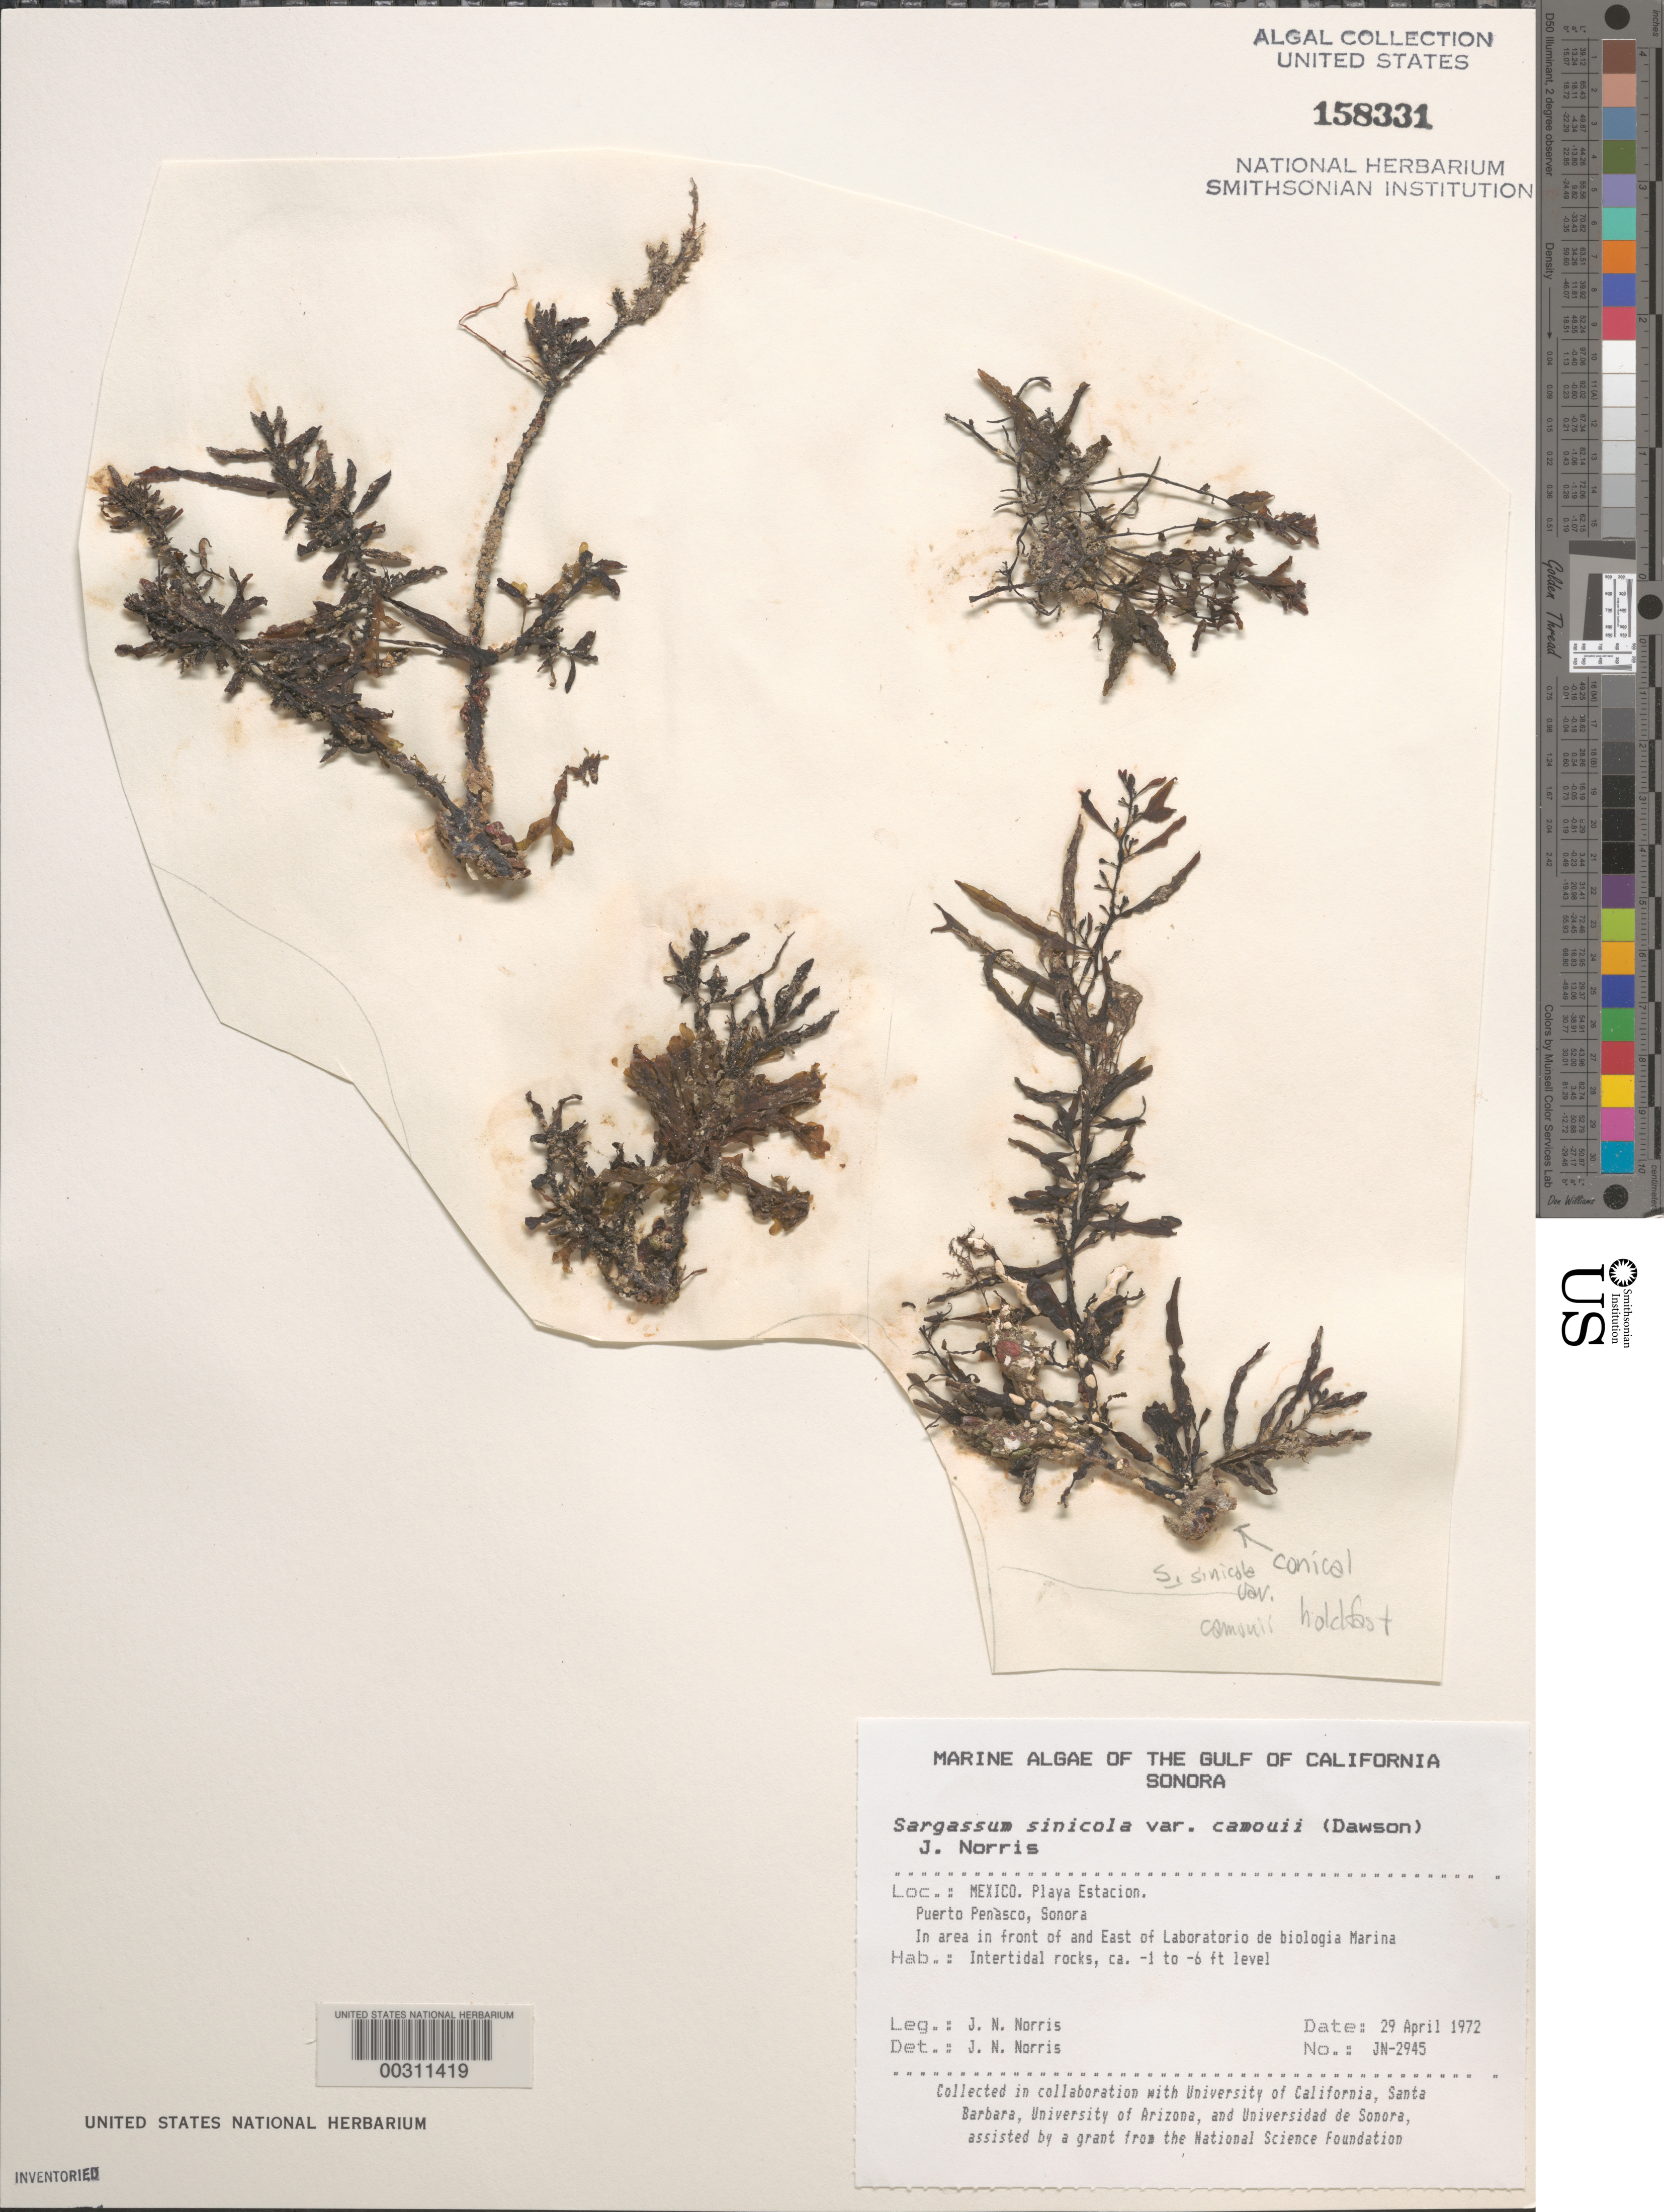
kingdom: Chromista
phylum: Ochrophyta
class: Phaeophyceae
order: Fucales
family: Sargassaceae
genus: Sargassum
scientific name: Sargassum sinicola var. camouii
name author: (E.Y. Dawson) J.N. Norris & Yensen in McCourt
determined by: Norris, James N.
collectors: J. N. Norris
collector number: JN-2945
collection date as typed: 29 Apr 1972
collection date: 1972-04-29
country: Mexico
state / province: Sonora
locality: Playa Estacion, Puerto Penasco, marine station area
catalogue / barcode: US 158331